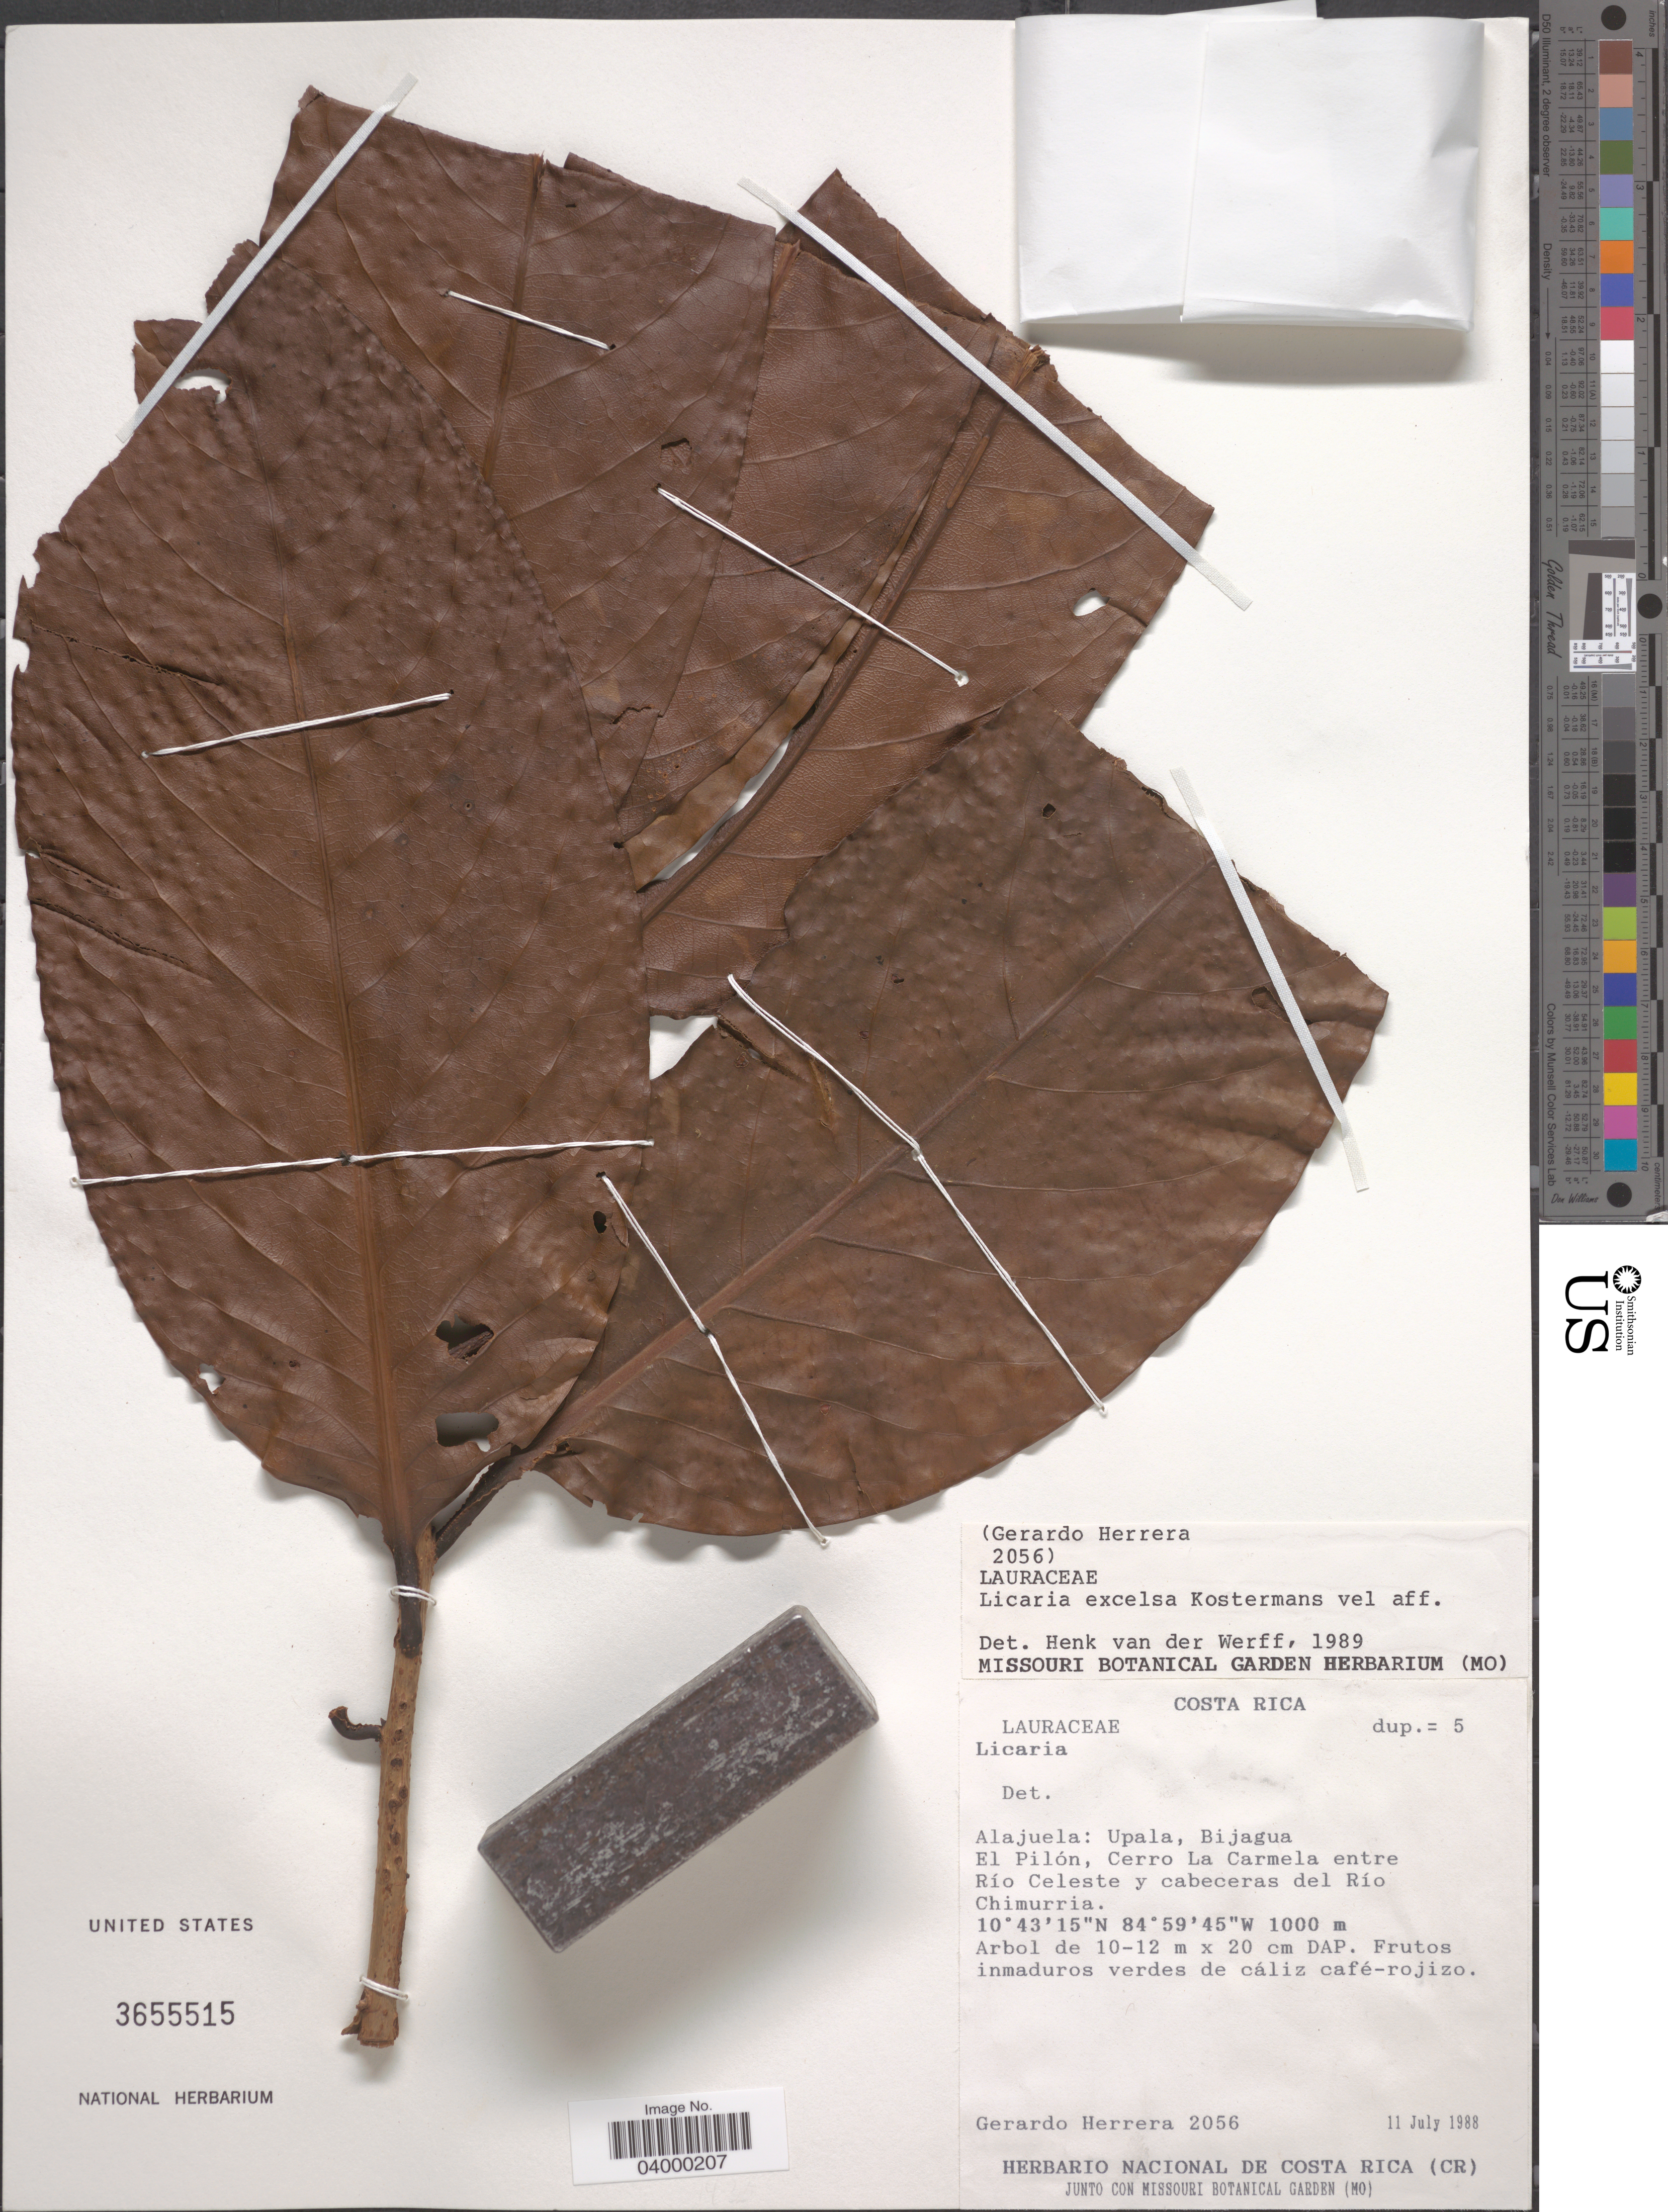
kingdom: Plantae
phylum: Tracheophyta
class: Magnoliopsida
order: Laurales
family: Lauraceae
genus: Licaria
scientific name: Licaria excelsa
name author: Kosterm.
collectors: G. Herrera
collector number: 2056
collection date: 1988-07-11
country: Costa Rica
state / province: Alajuela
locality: Upala, Bijagua. El Pilón, Cerro La Carmela entre Río Celeste y cabeceras del Río Chimurria.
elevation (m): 1000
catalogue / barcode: US 3655515